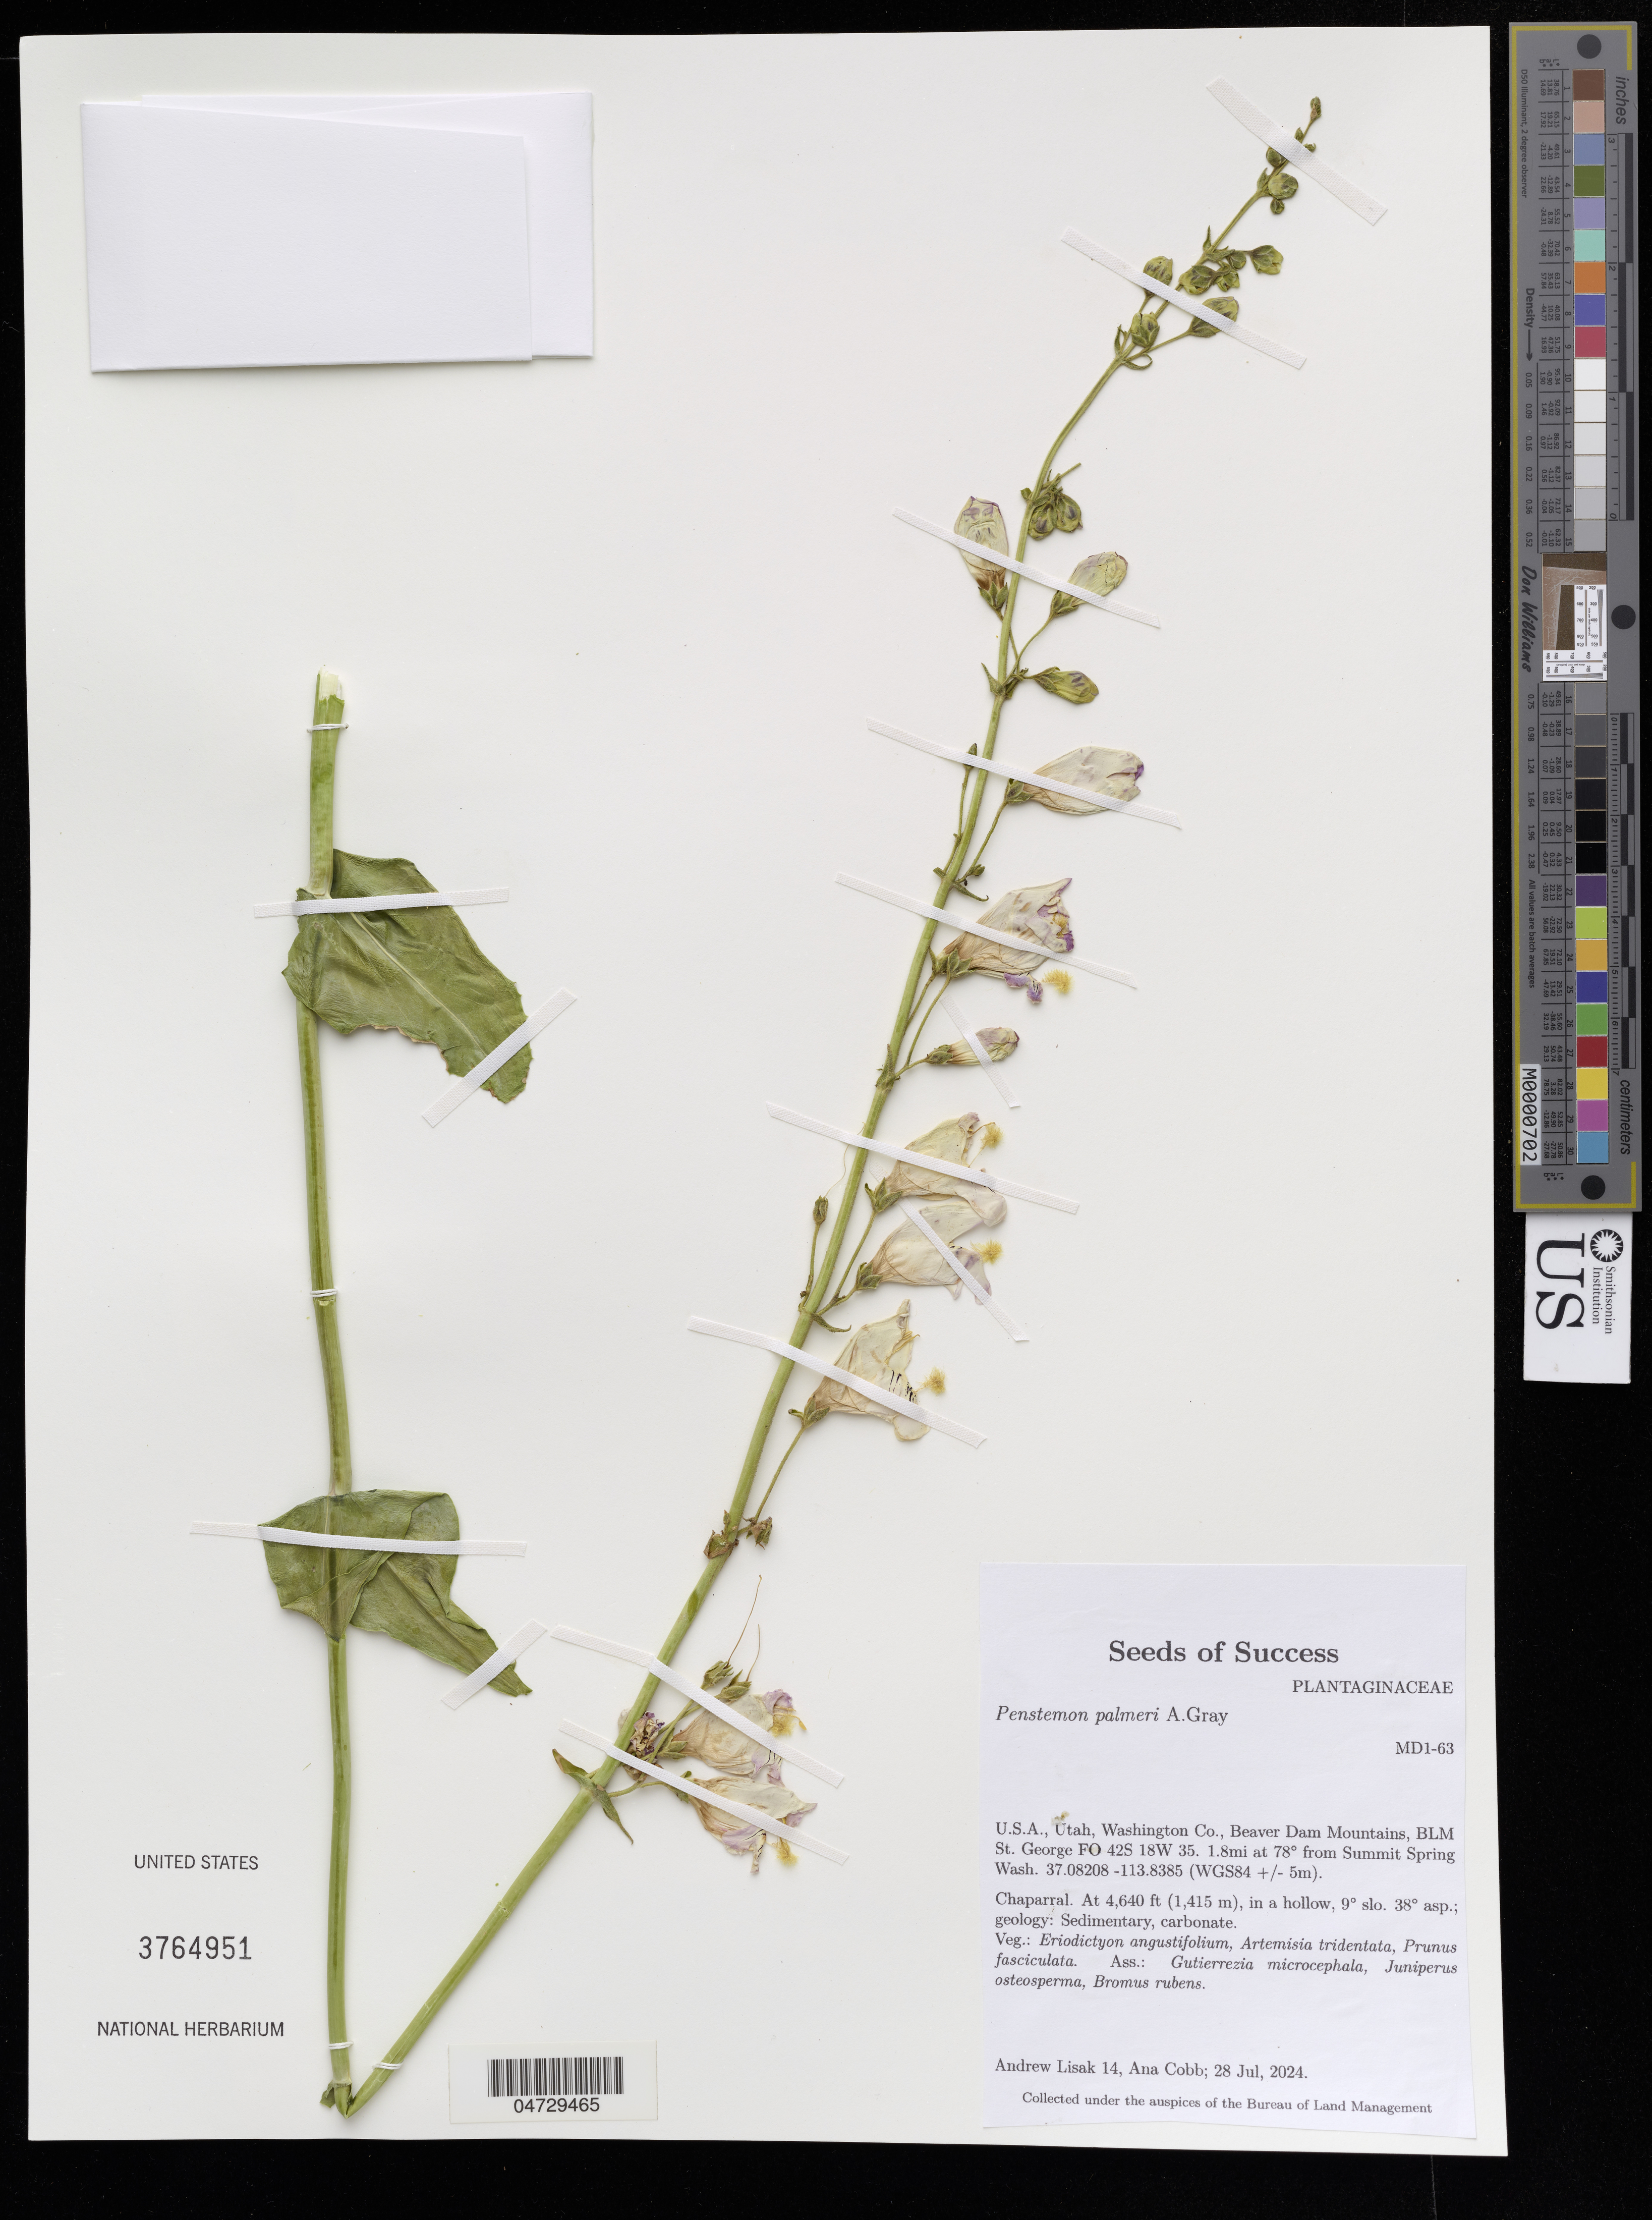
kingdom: Plantae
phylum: Tracheophyta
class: Magnoliopsida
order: Lamiales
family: Plantaginaceae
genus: Penstemon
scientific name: Penstemon palmeri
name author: A. Gray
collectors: A. Lisak & A. Cobb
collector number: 14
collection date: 2024-07-28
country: United States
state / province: Utah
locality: Washington Co., Beaver Dam Mountains, BLM St. George FO 42S 18W 35: 1.8mi at 78° from Summit Spring Wash.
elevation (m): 1415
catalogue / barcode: US 3764951